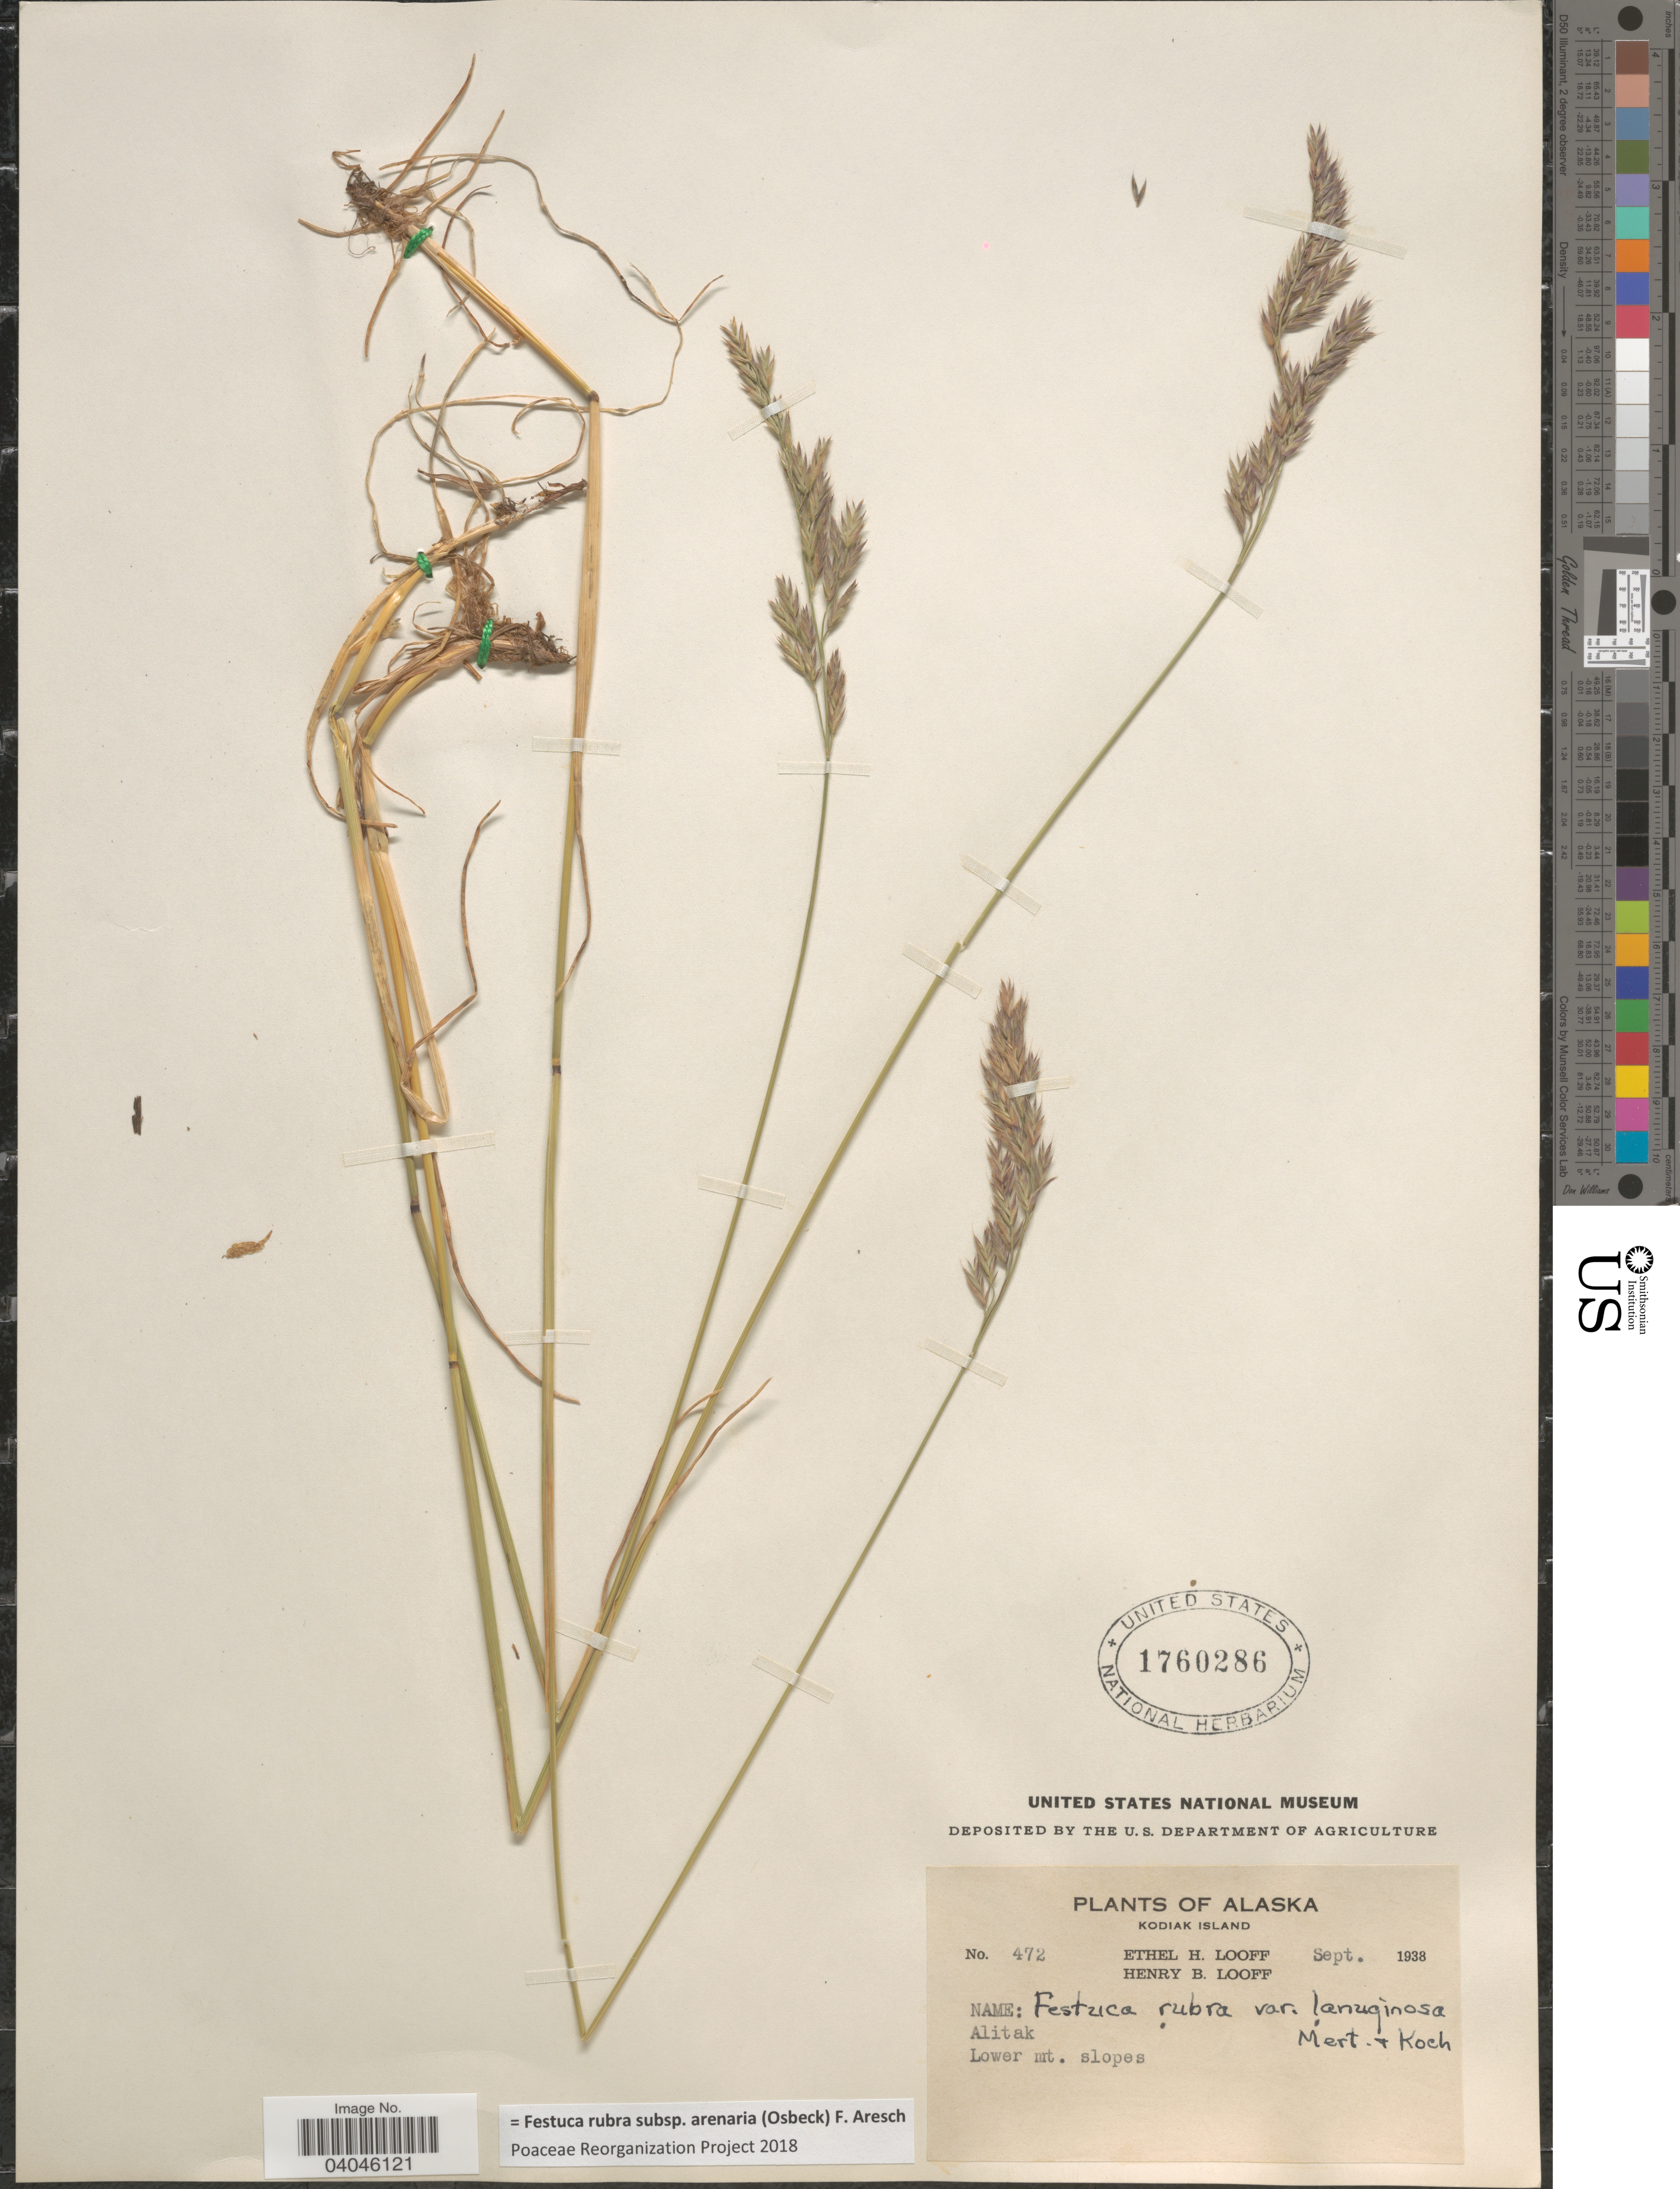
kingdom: Plantae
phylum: Tracheophyta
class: Liliopsida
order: Poales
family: Poaceae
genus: Festuca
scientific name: Festuca rubra subsp. arenaria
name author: (Osbeck) F. Aresch.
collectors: E. Looff & H. Looff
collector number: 472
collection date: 1938-09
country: United States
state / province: Alaska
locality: Kodiak Island. Alitak. Lower mt. slopes.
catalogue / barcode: US 1760286